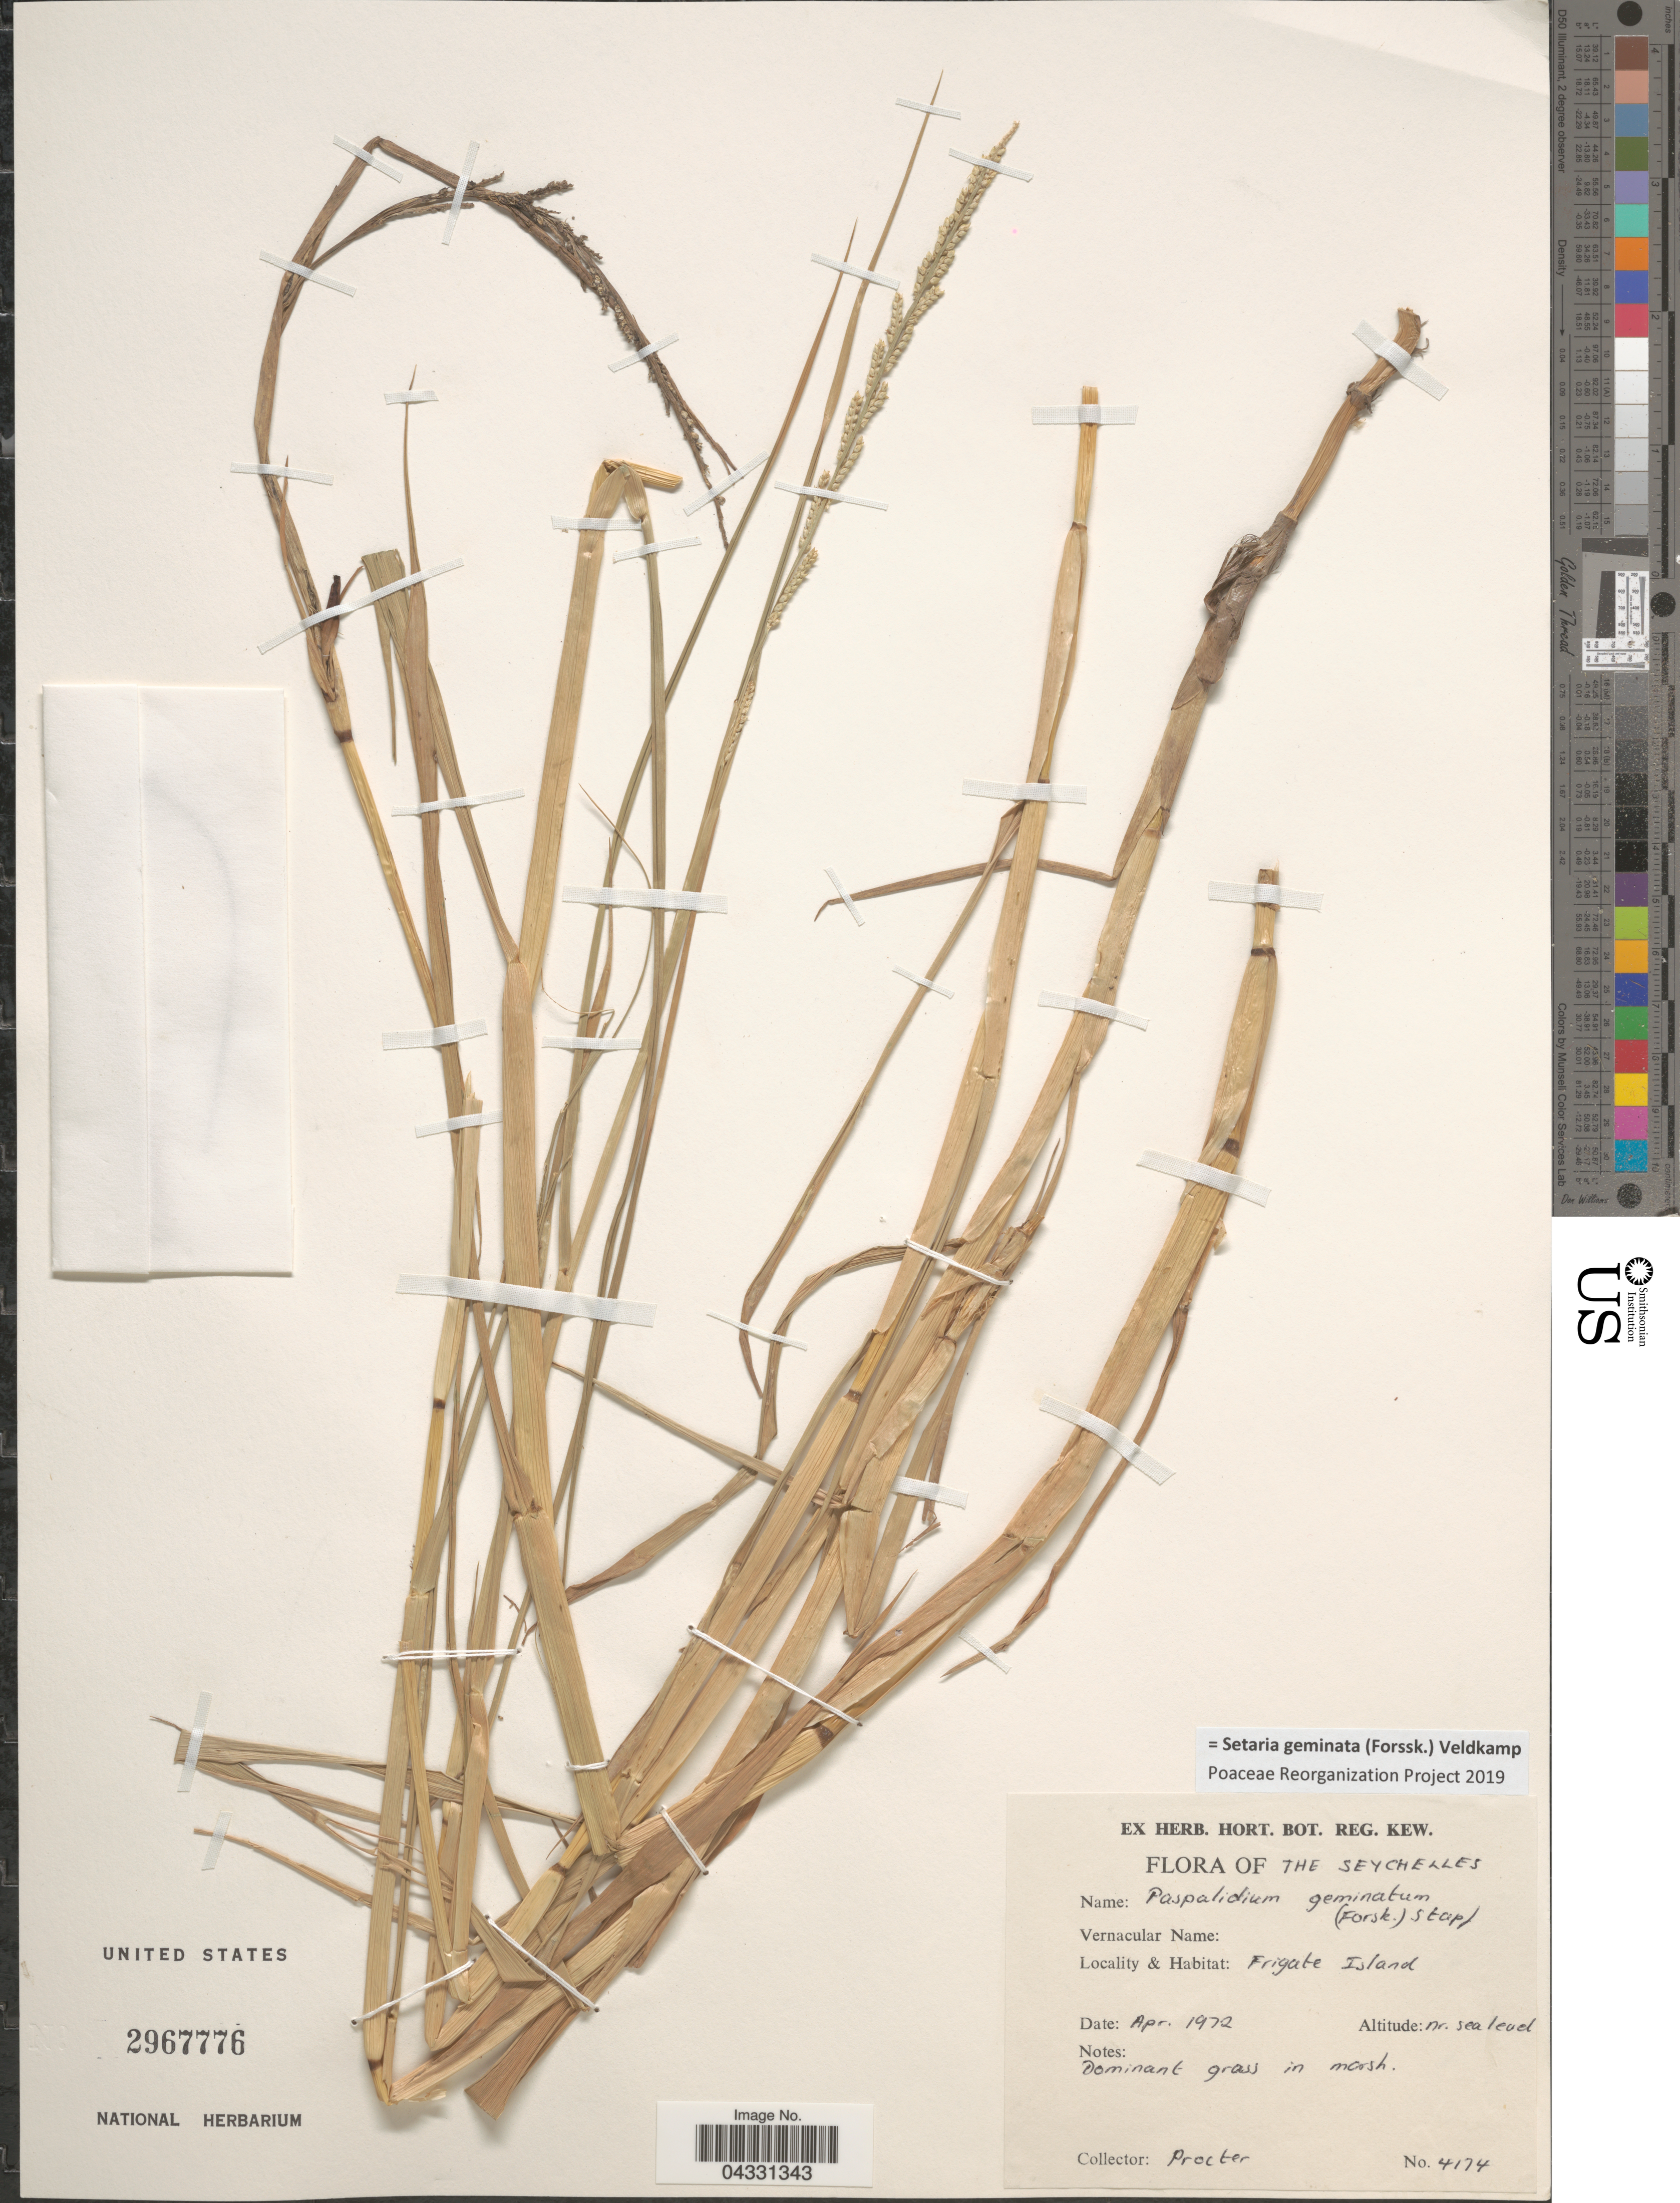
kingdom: Plantae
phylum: Tracheophyta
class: Liliopsida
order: Poales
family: Poaceae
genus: Setaria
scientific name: Setaria geminata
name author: (Forssk.) Veldkamp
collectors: Procter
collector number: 4174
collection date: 1972-04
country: Seychelles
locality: Frigate Island.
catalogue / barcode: US 2967776